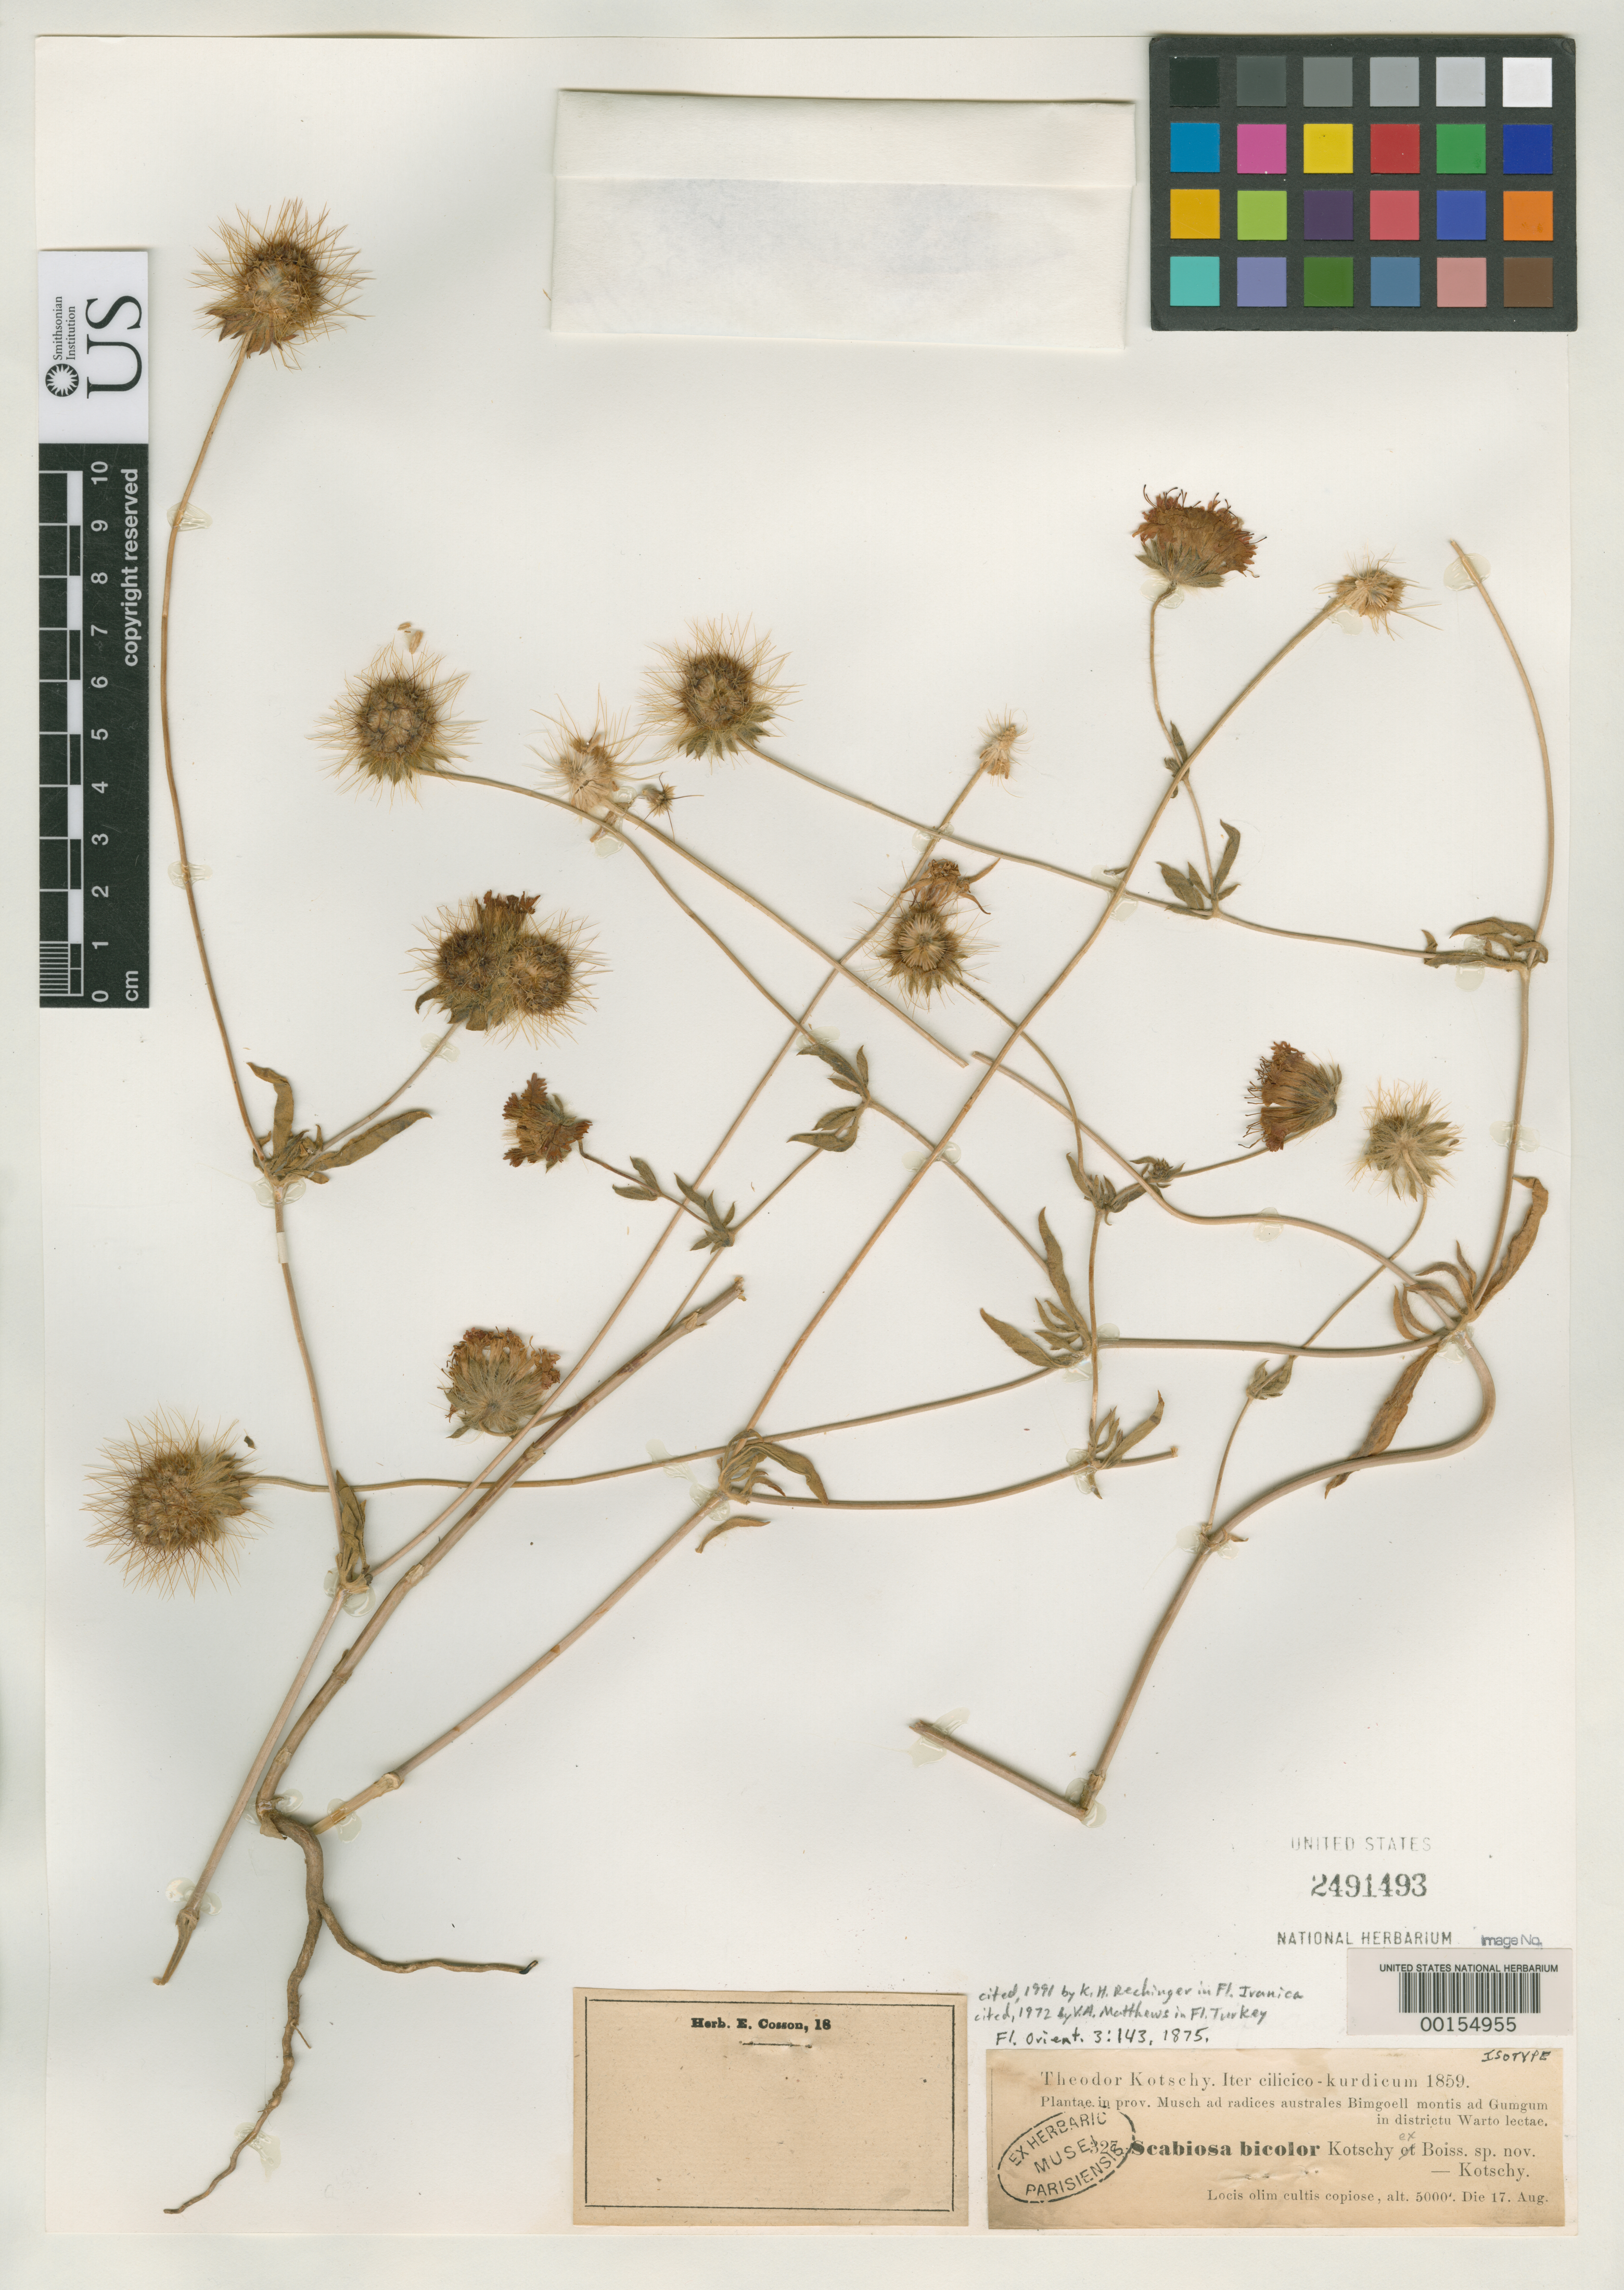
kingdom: Plantae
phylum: Tracheophyta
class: Magnoliopsida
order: Dipsacales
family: Caprifoliaceae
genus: Scabiosa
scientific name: Scabiosa bicolor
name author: Kotschy ex Boiss.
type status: Isotype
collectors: K. G. Kotschy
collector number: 27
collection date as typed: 17 Aug 1859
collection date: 1859-08-17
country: Turkey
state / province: Musch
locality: Ad Radices Australes bimgoellmontis ad Gumgum in districtu Warto lectae.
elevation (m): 1524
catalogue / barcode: US 2491493